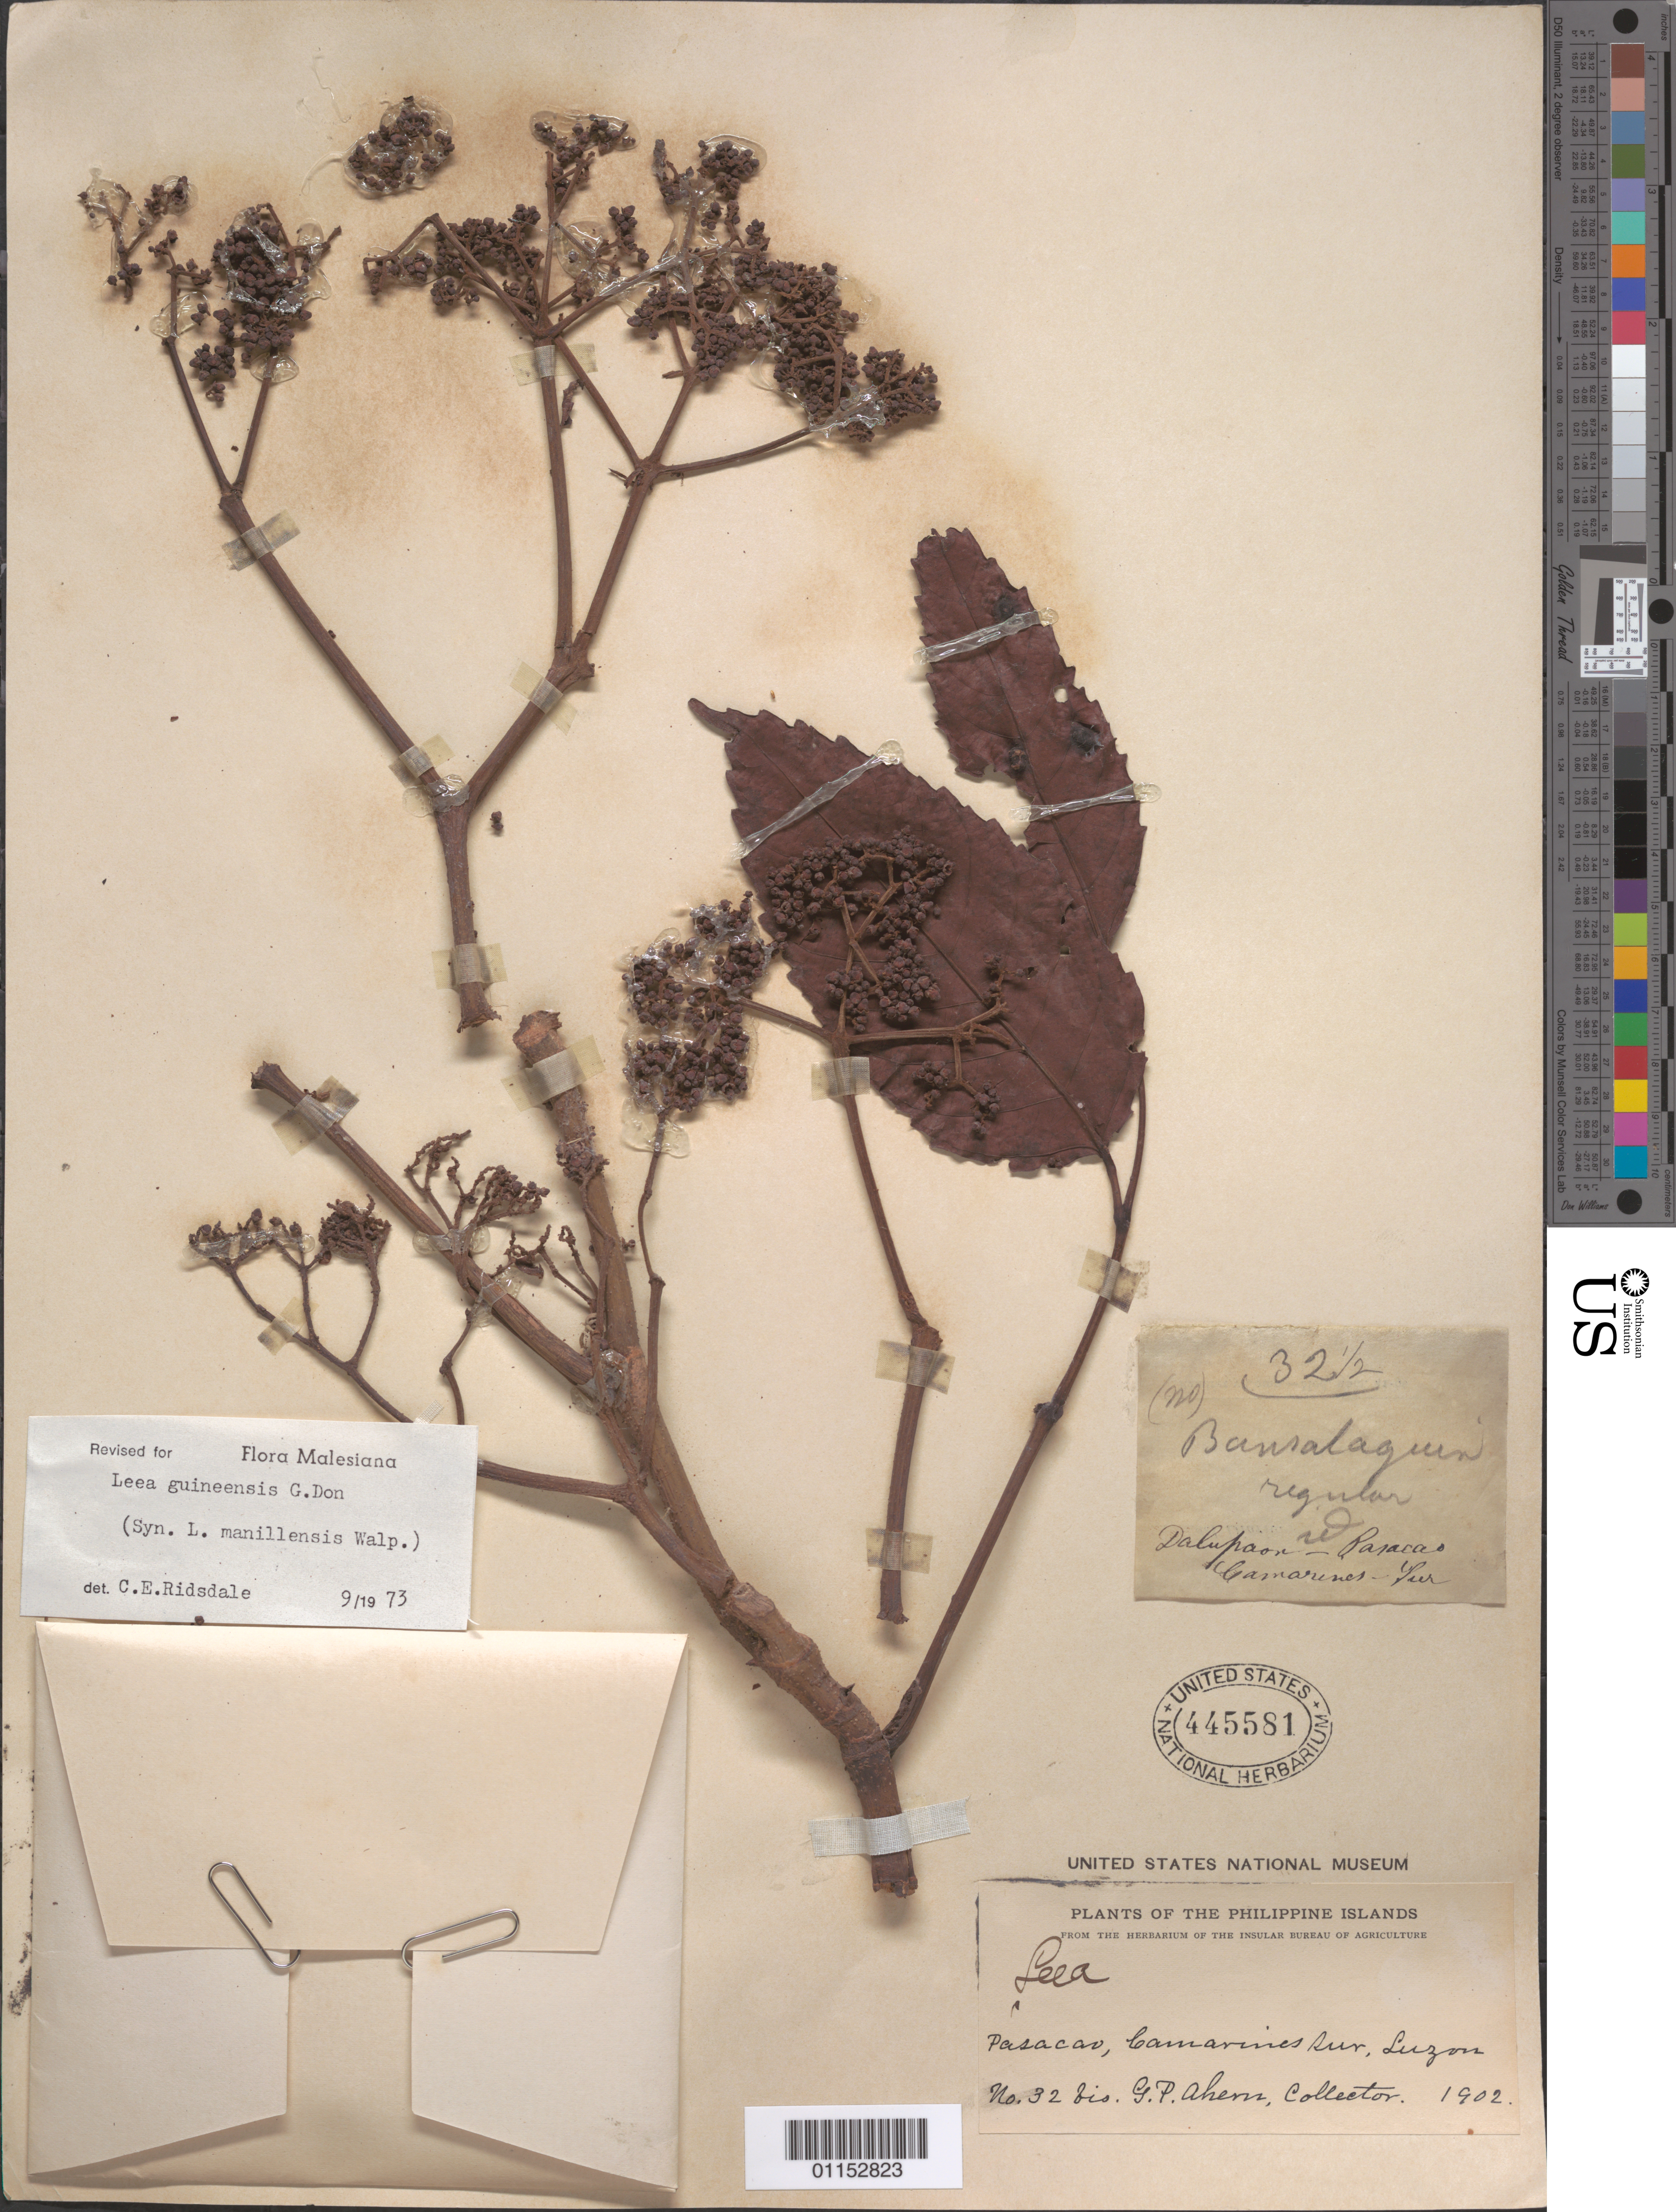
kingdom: Plantae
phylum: Tracheophyta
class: Magnoliopsida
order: Vitales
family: Vitaceae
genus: Leea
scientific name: Leea guineensis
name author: G. Don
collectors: G. Ahern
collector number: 32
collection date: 1902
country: Philippines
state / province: Bicol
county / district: Camarines Sur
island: Luzon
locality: Pasacao.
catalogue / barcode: US 445581